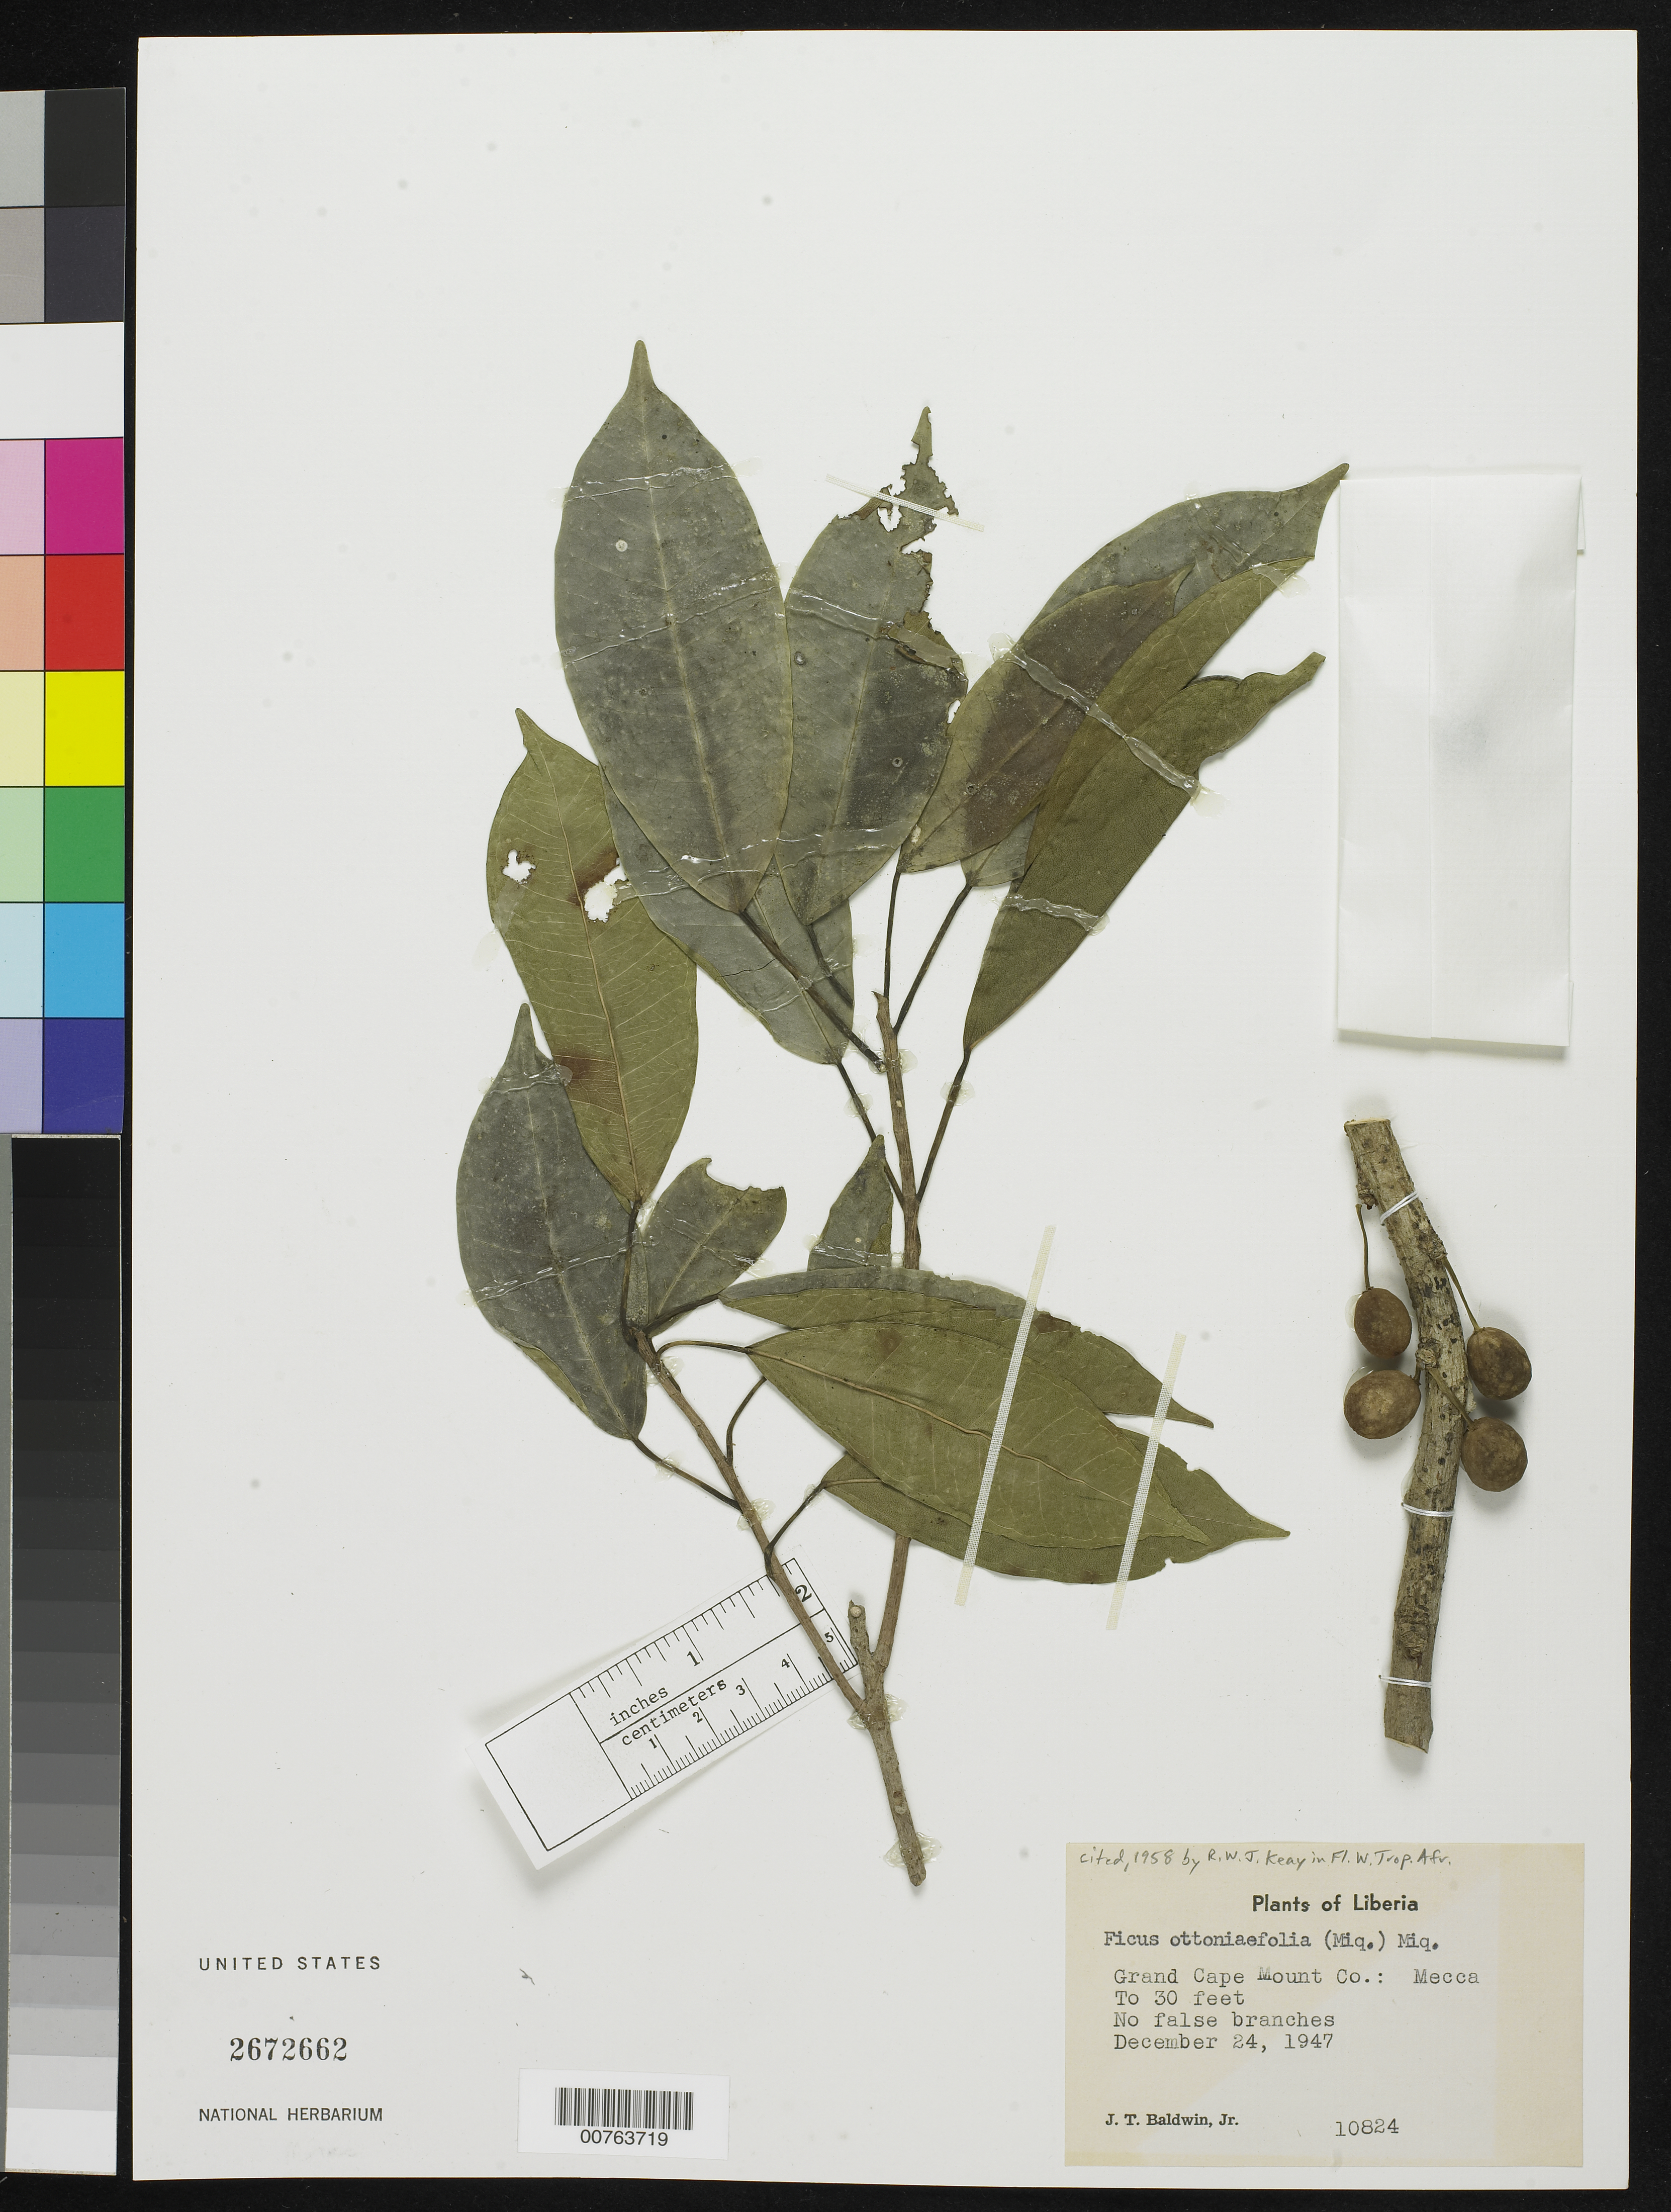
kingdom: Plantae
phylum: Tracheophyta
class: Magnoliopsida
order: Rosales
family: Moraceae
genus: Ficus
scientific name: Ficus ottoniifolia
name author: (Miq.) Miq.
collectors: J. T. Baldwin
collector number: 10824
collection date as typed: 24 Dec 1947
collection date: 1947-12-24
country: Liberia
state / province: Grand Cape Mount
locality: Mecca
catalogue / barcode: US 2672662